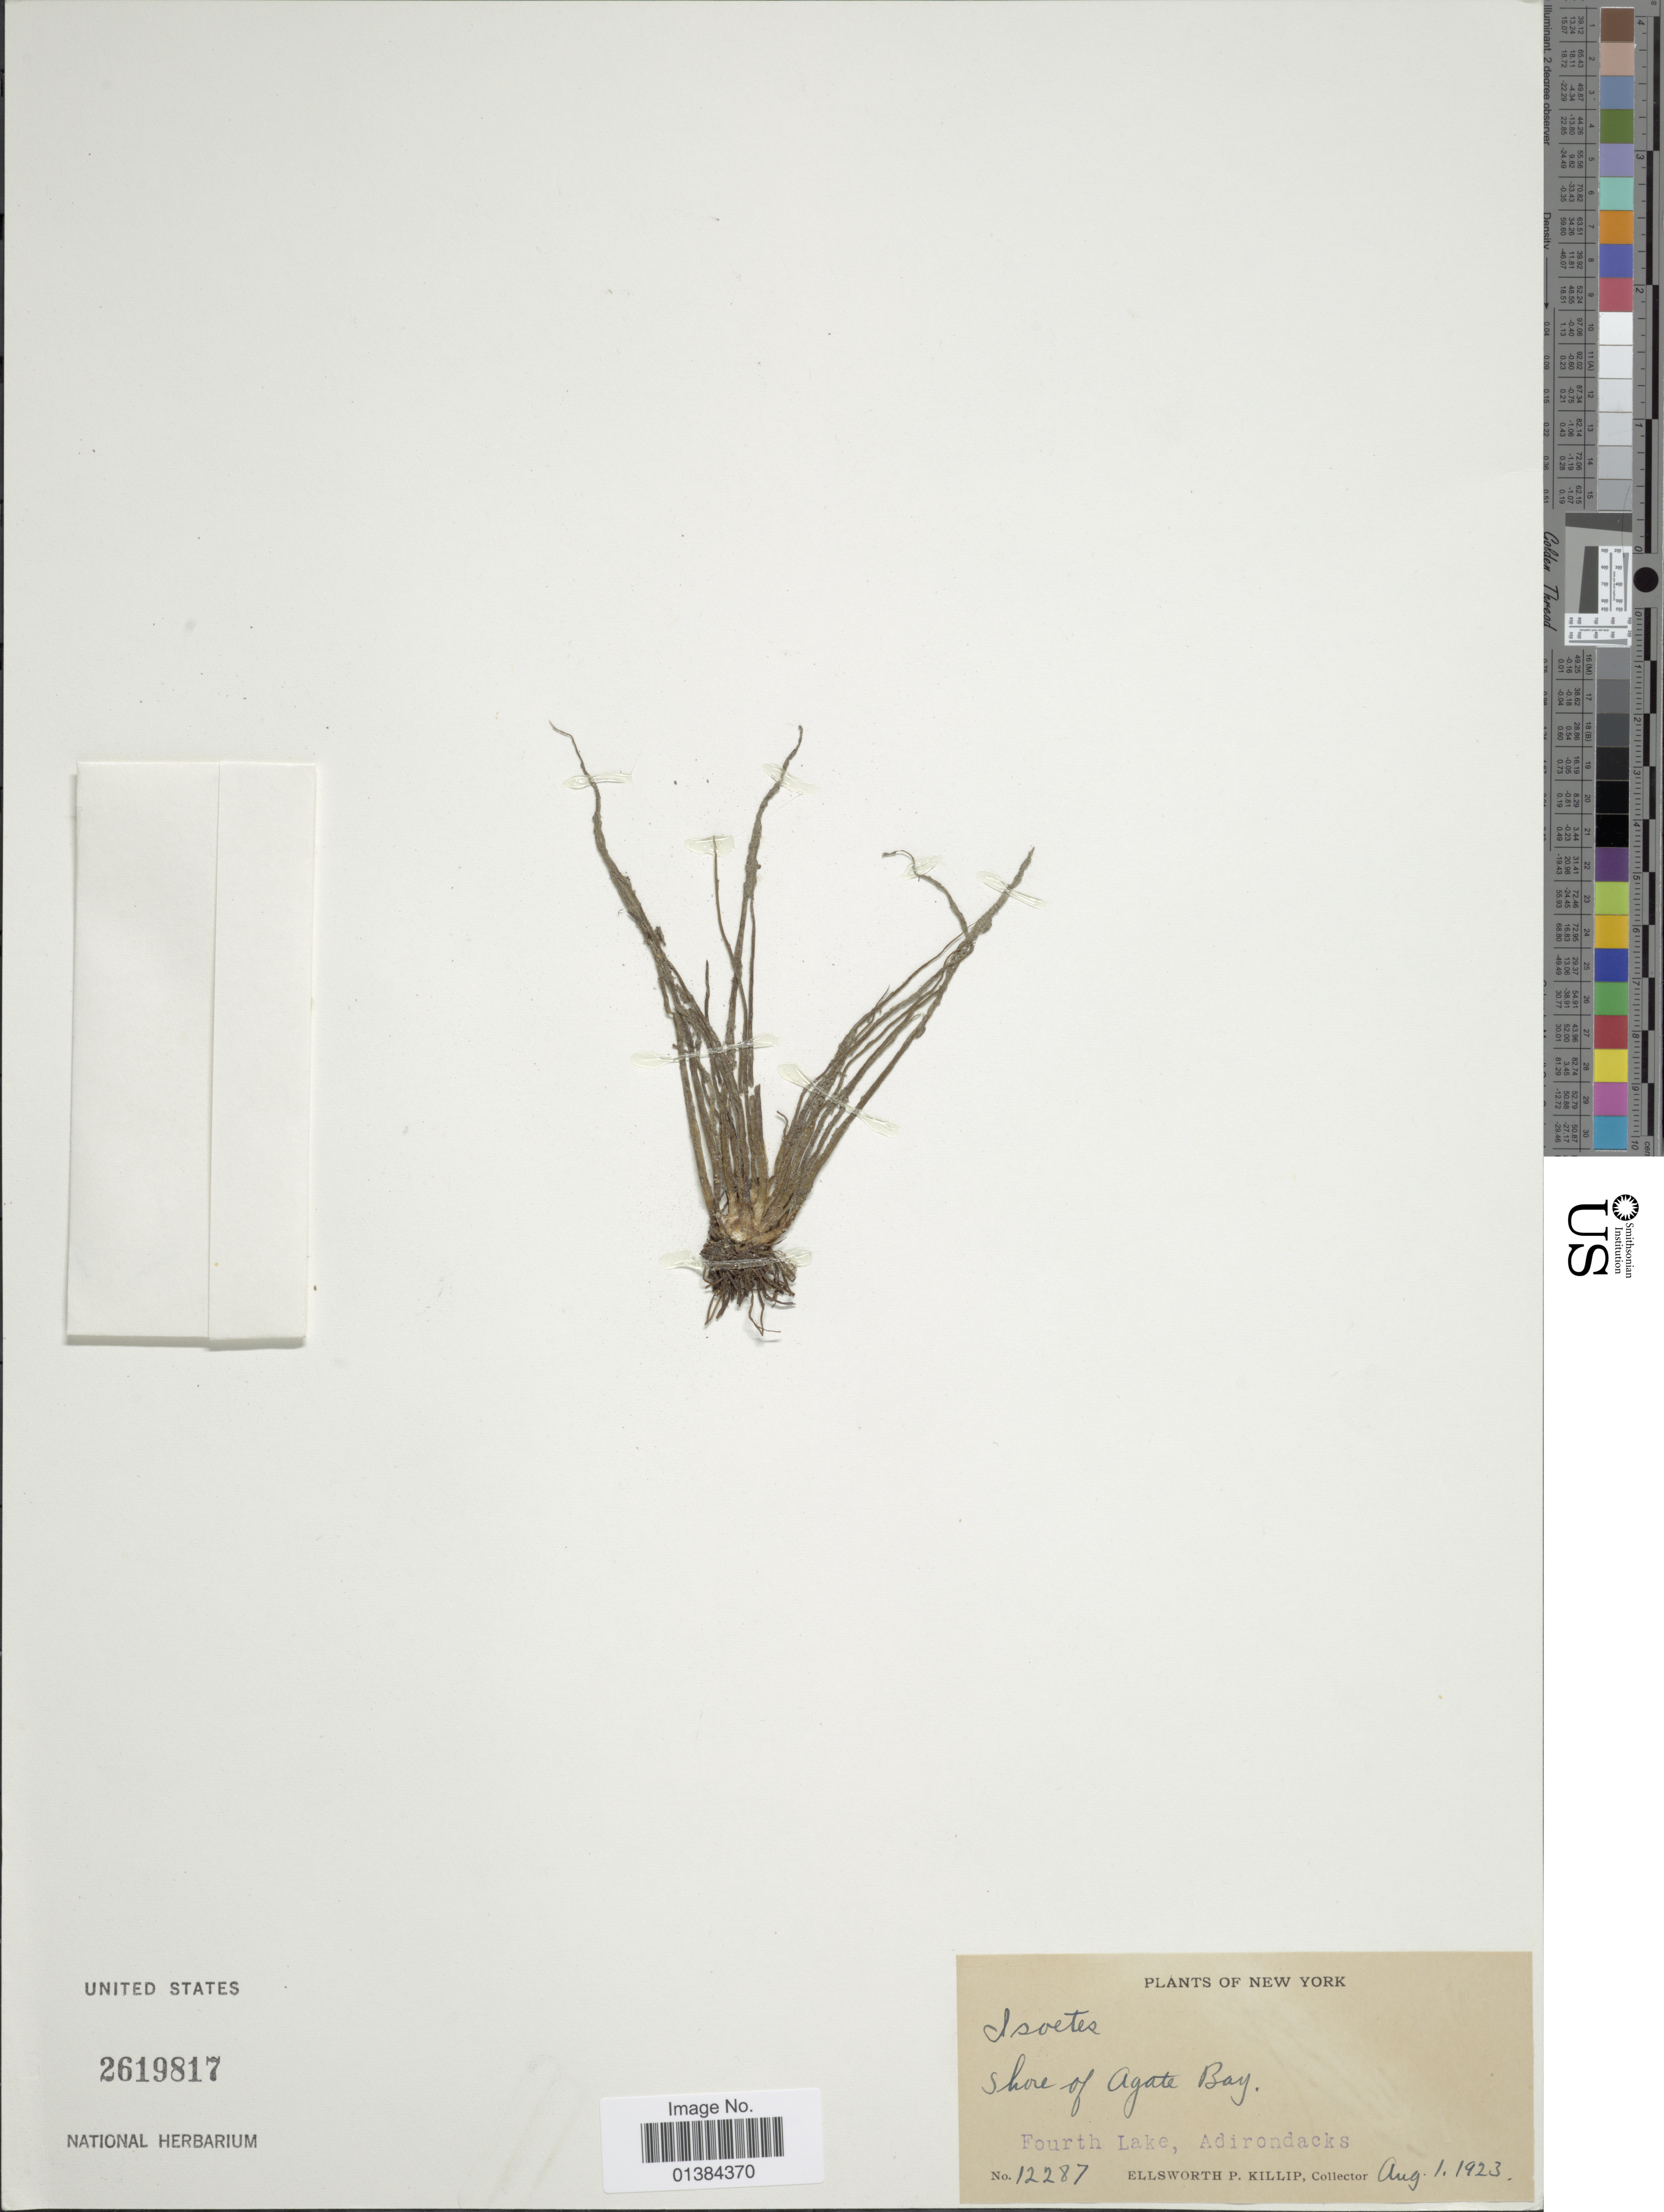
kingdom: Plantae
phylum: Tracheophyta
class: Lycopodiopsida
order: Isoetales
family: Isoetaceae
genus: Isoetes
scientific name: Isoetes sp.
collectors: E. P. Killip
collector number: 12287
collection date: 1923-08-01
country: United States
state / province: New York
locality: Shore of Agate Bay. Fourth Lake, Adirondacks.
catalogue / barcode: US 2619817